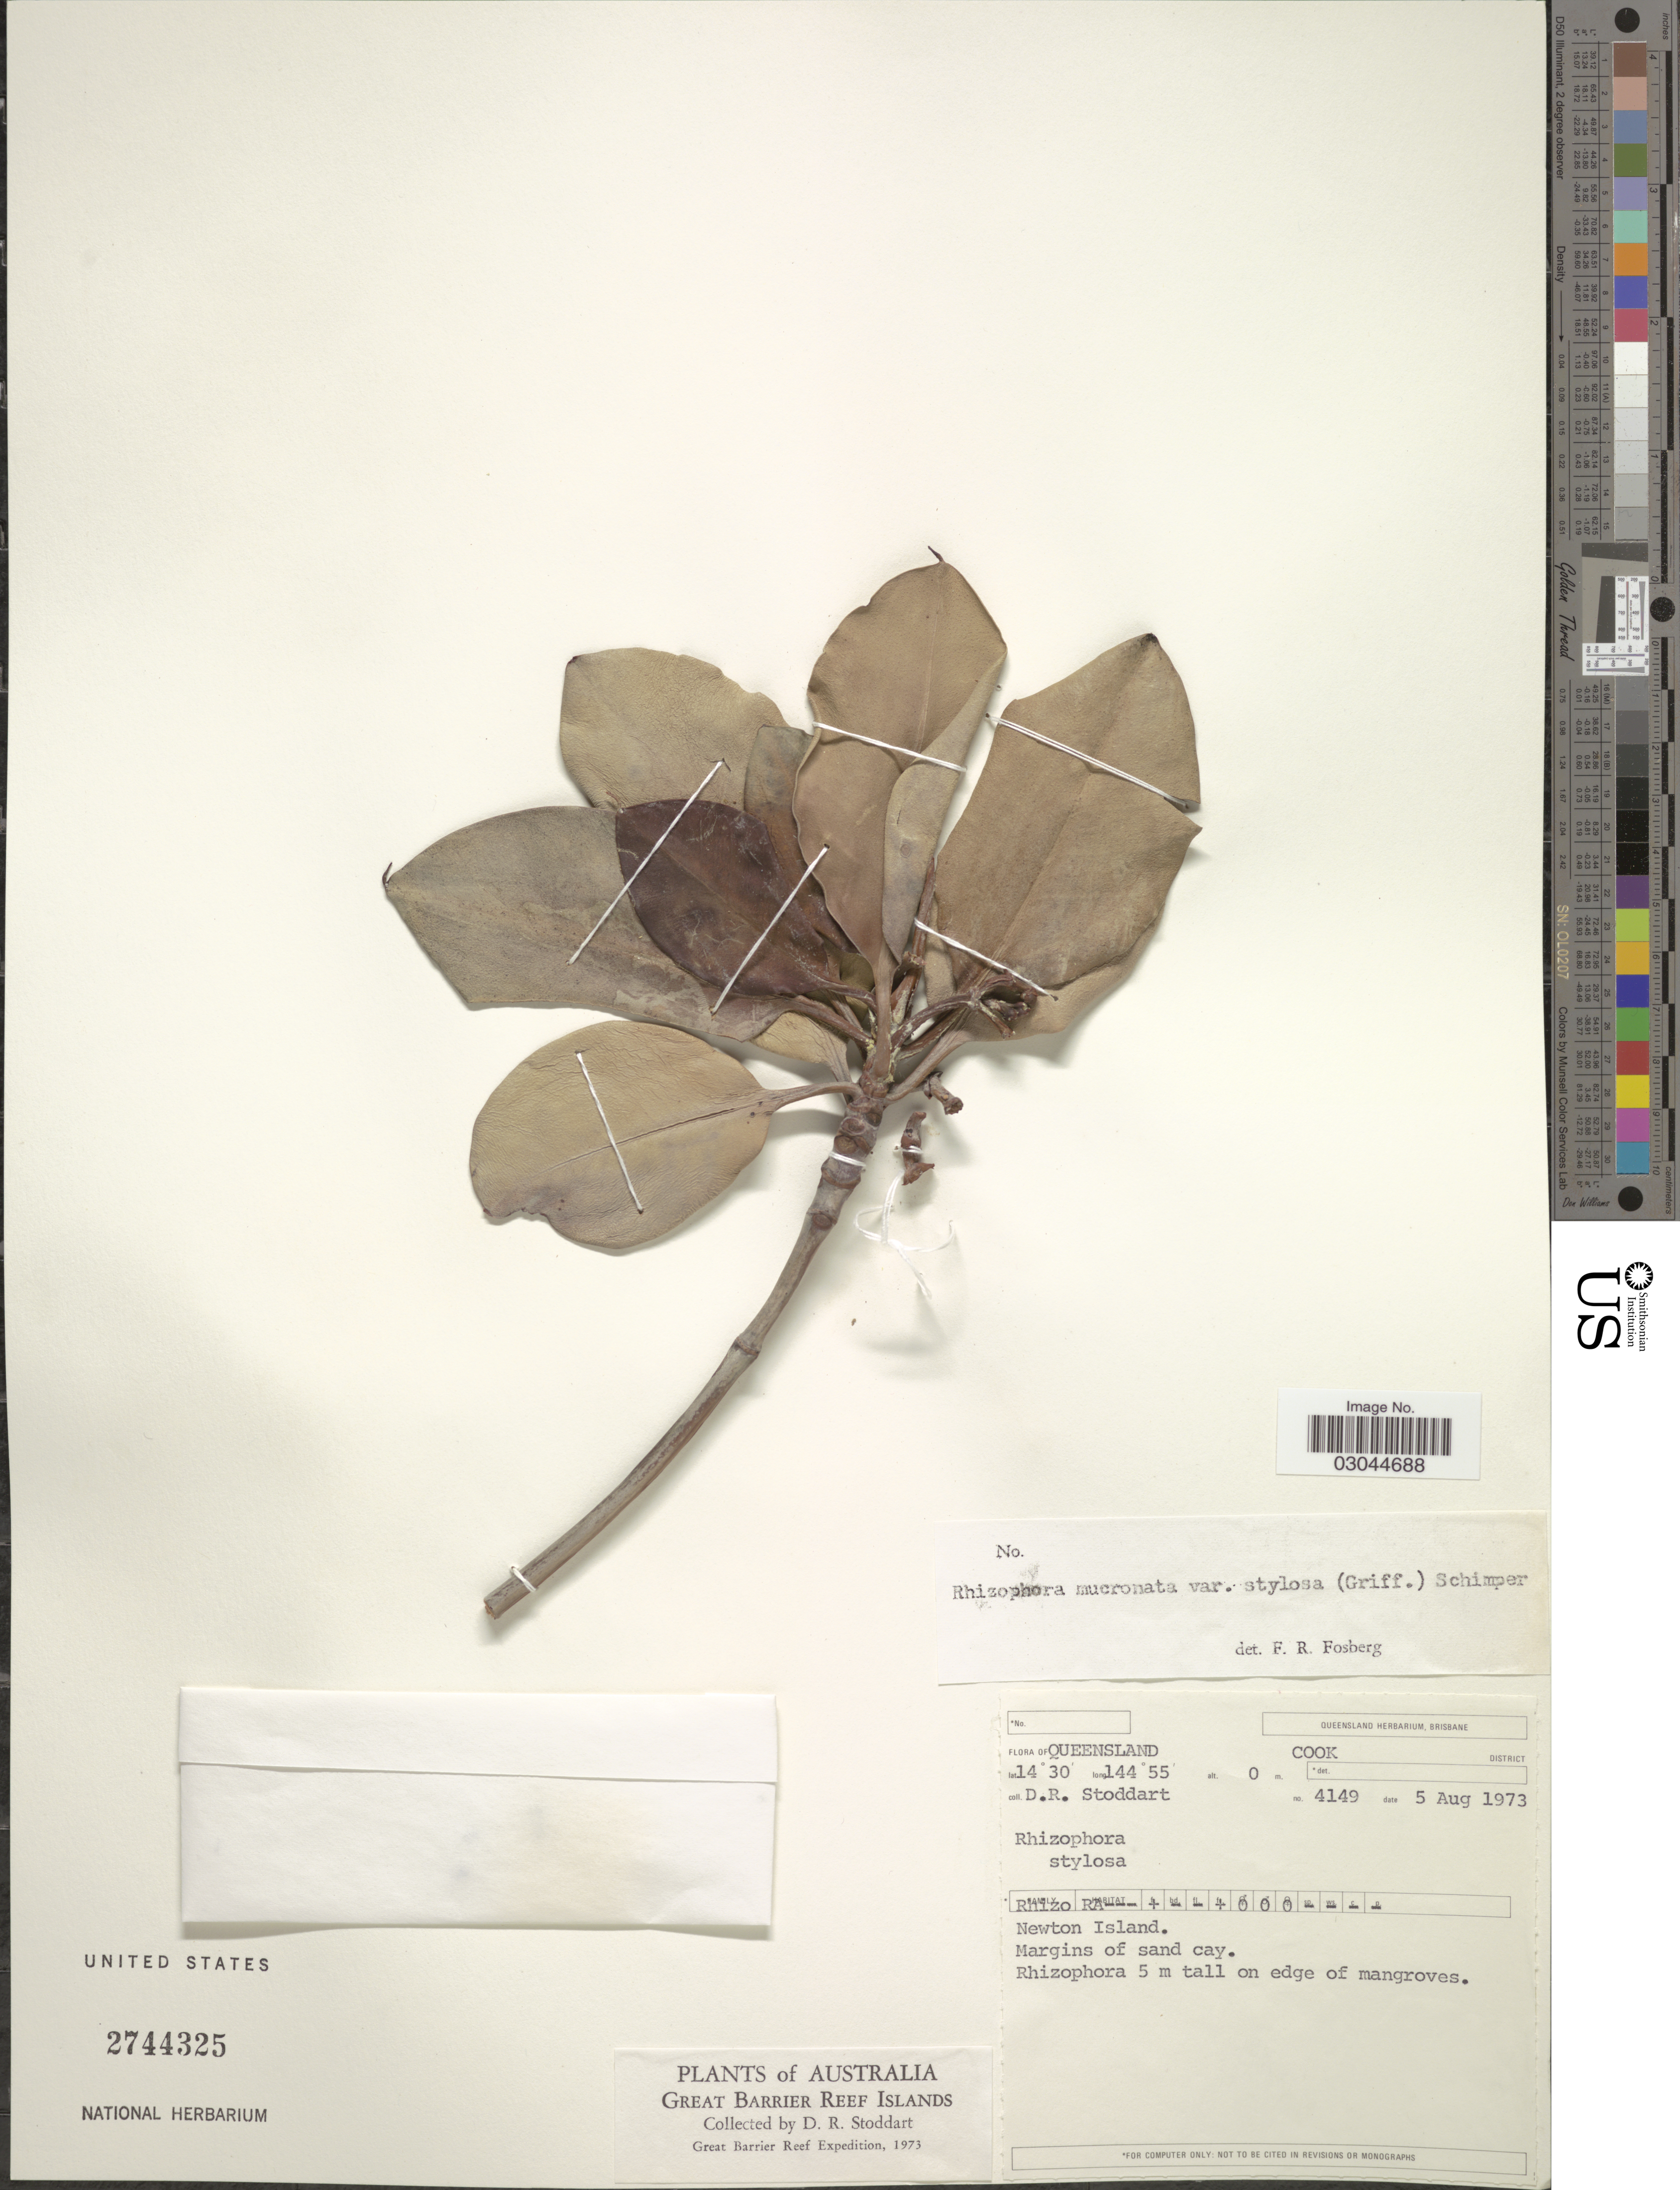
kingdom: Plantae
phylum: Tracheophyta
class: Magnoliopsida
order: Malpighiales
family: Rhizophoraceae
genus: Rhizophora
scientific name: Rhizophora mucronata var. stylosa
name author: Lam.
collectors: D. R. Stoddart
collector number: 4149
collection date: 1973-08-05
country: Australia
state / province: Queensland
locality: Great Barrier Reef Islands. Cook District. Newton Island. Margins of sand cay.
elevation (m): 0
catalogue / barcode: US 2744325